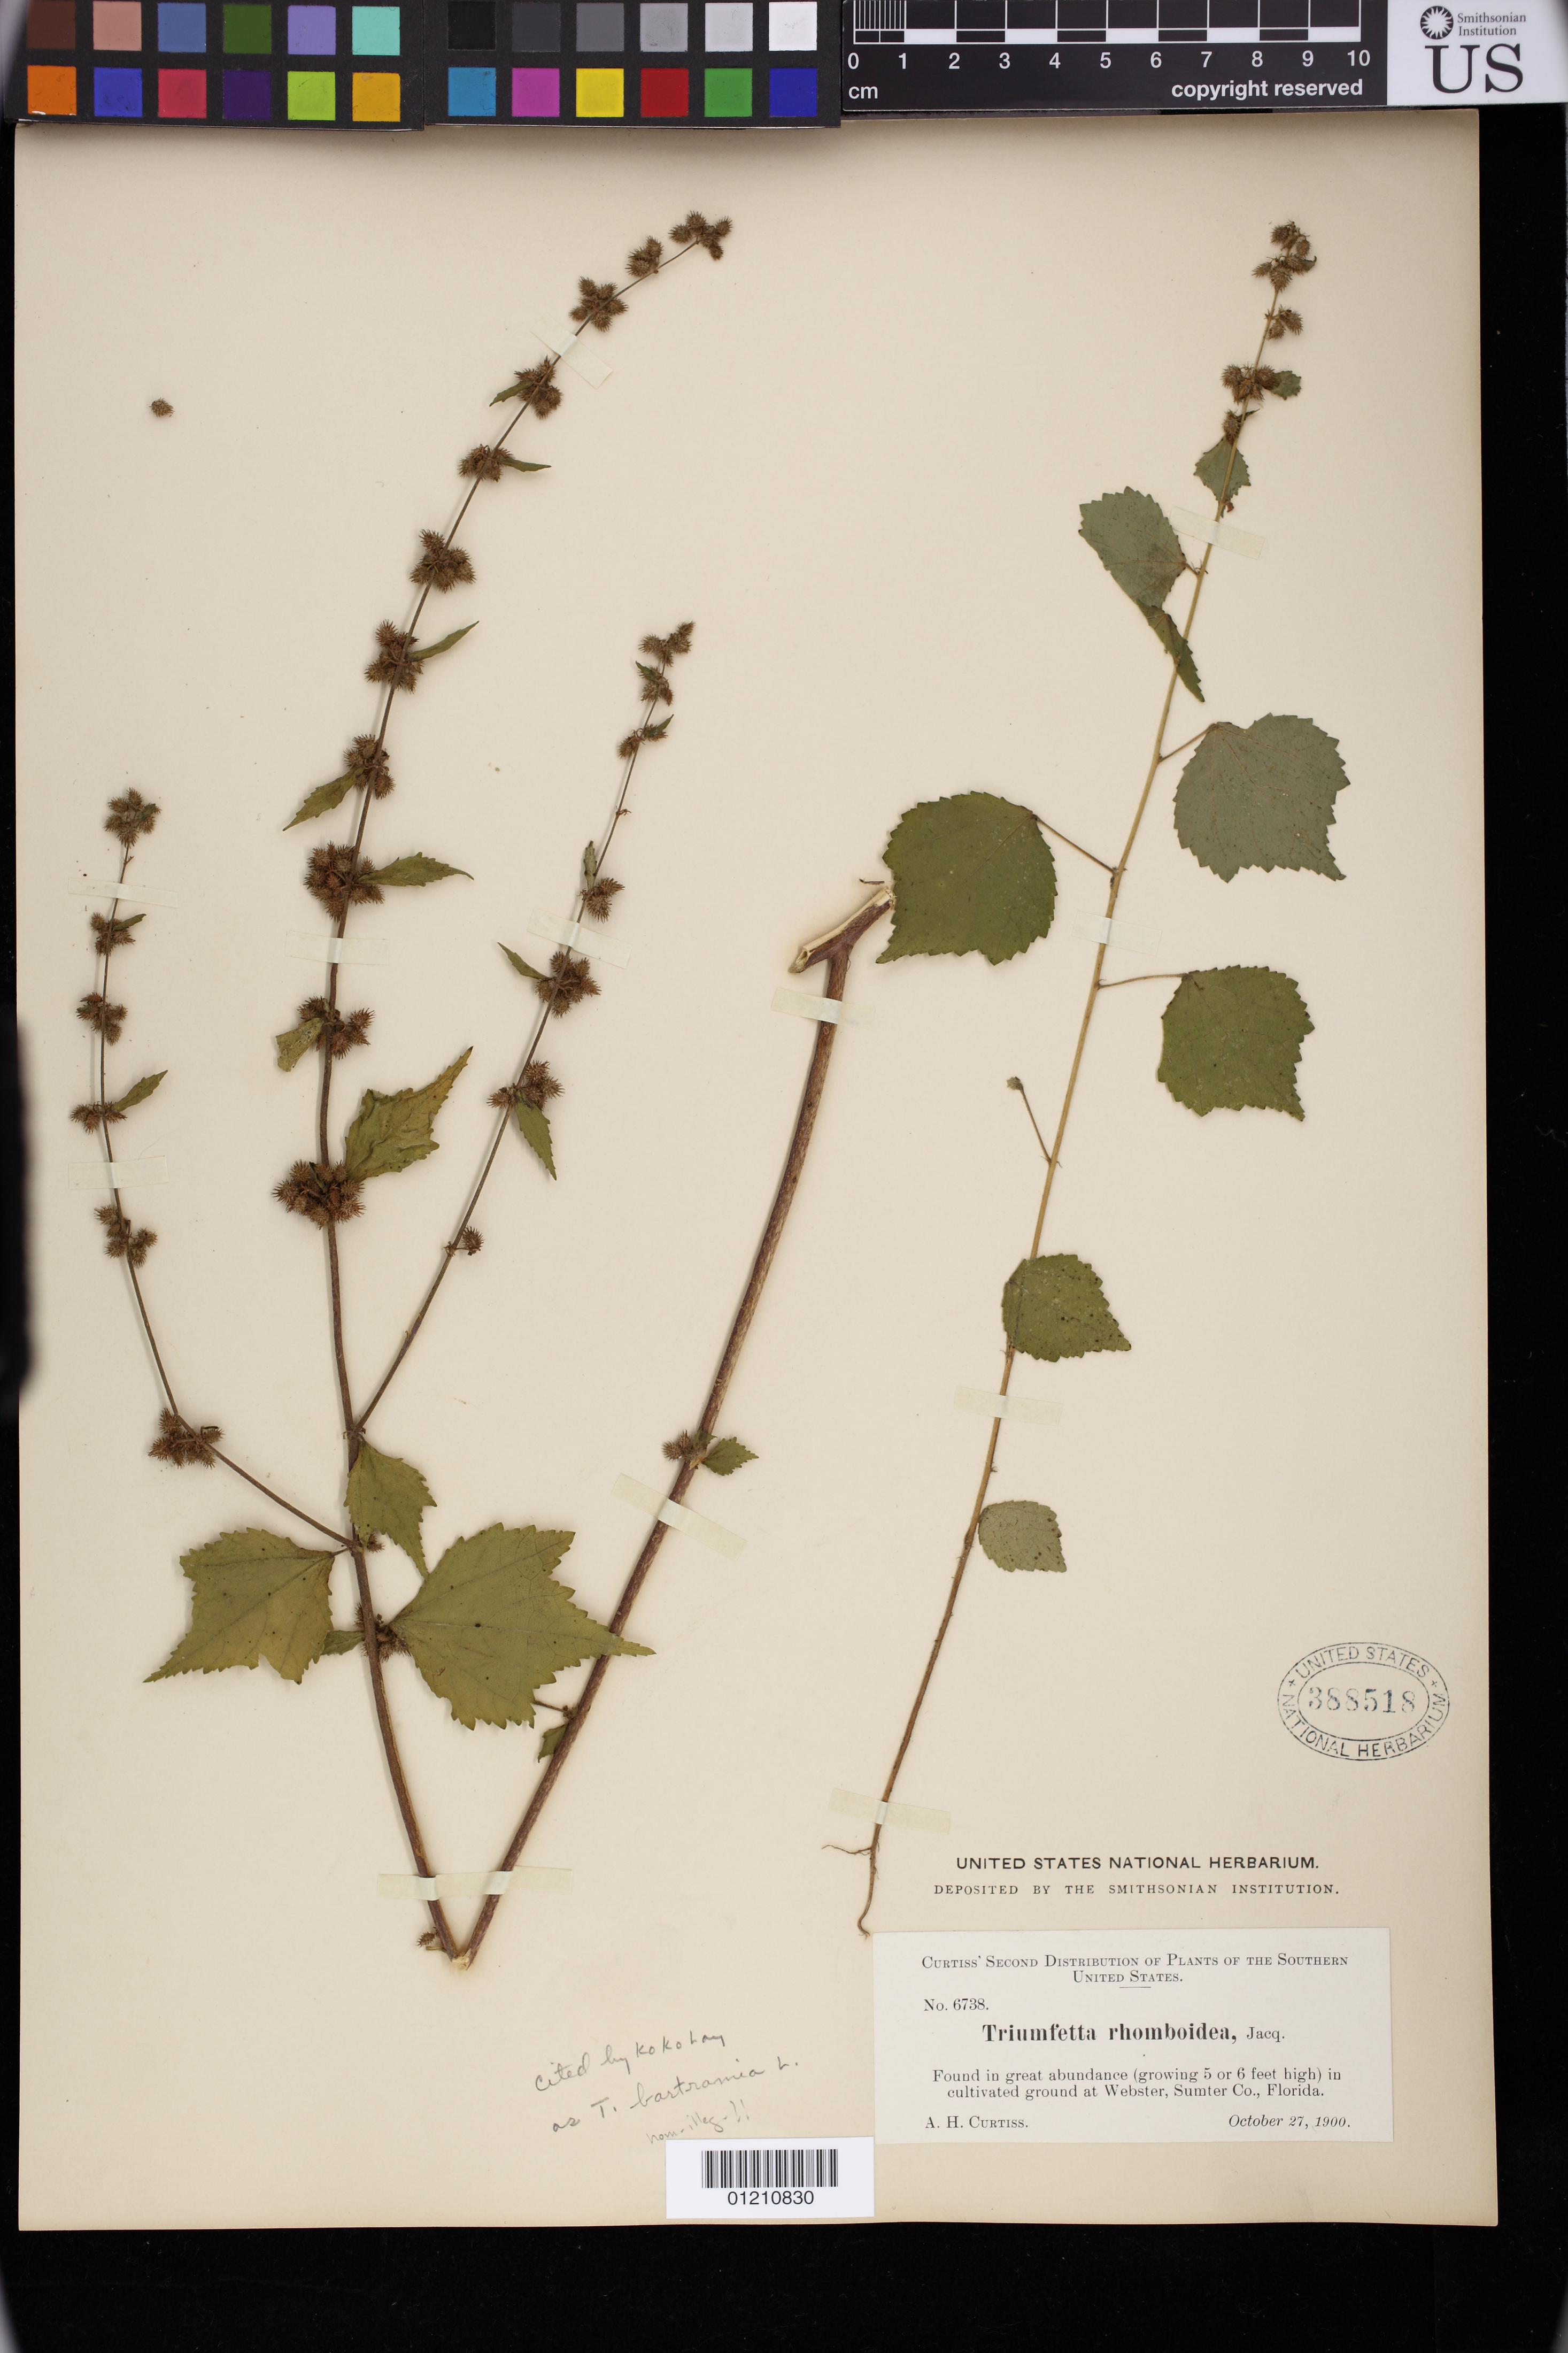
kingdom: Plantae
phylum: Tracheophyta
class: Magnoliopsida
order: Malvales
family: Malvaceae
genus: Triumfetta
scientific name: Triumfetta rhomboidea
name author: Jacq.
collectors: A. H. Curtiss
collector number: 6738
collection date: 1900-10-27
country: United States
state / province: Florida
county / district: Sumter County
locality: Found in great abundance (growing 5 or 6 feet high) in cultivated ground at Webster, Sumter Co., Florida.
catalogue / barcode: US 388518